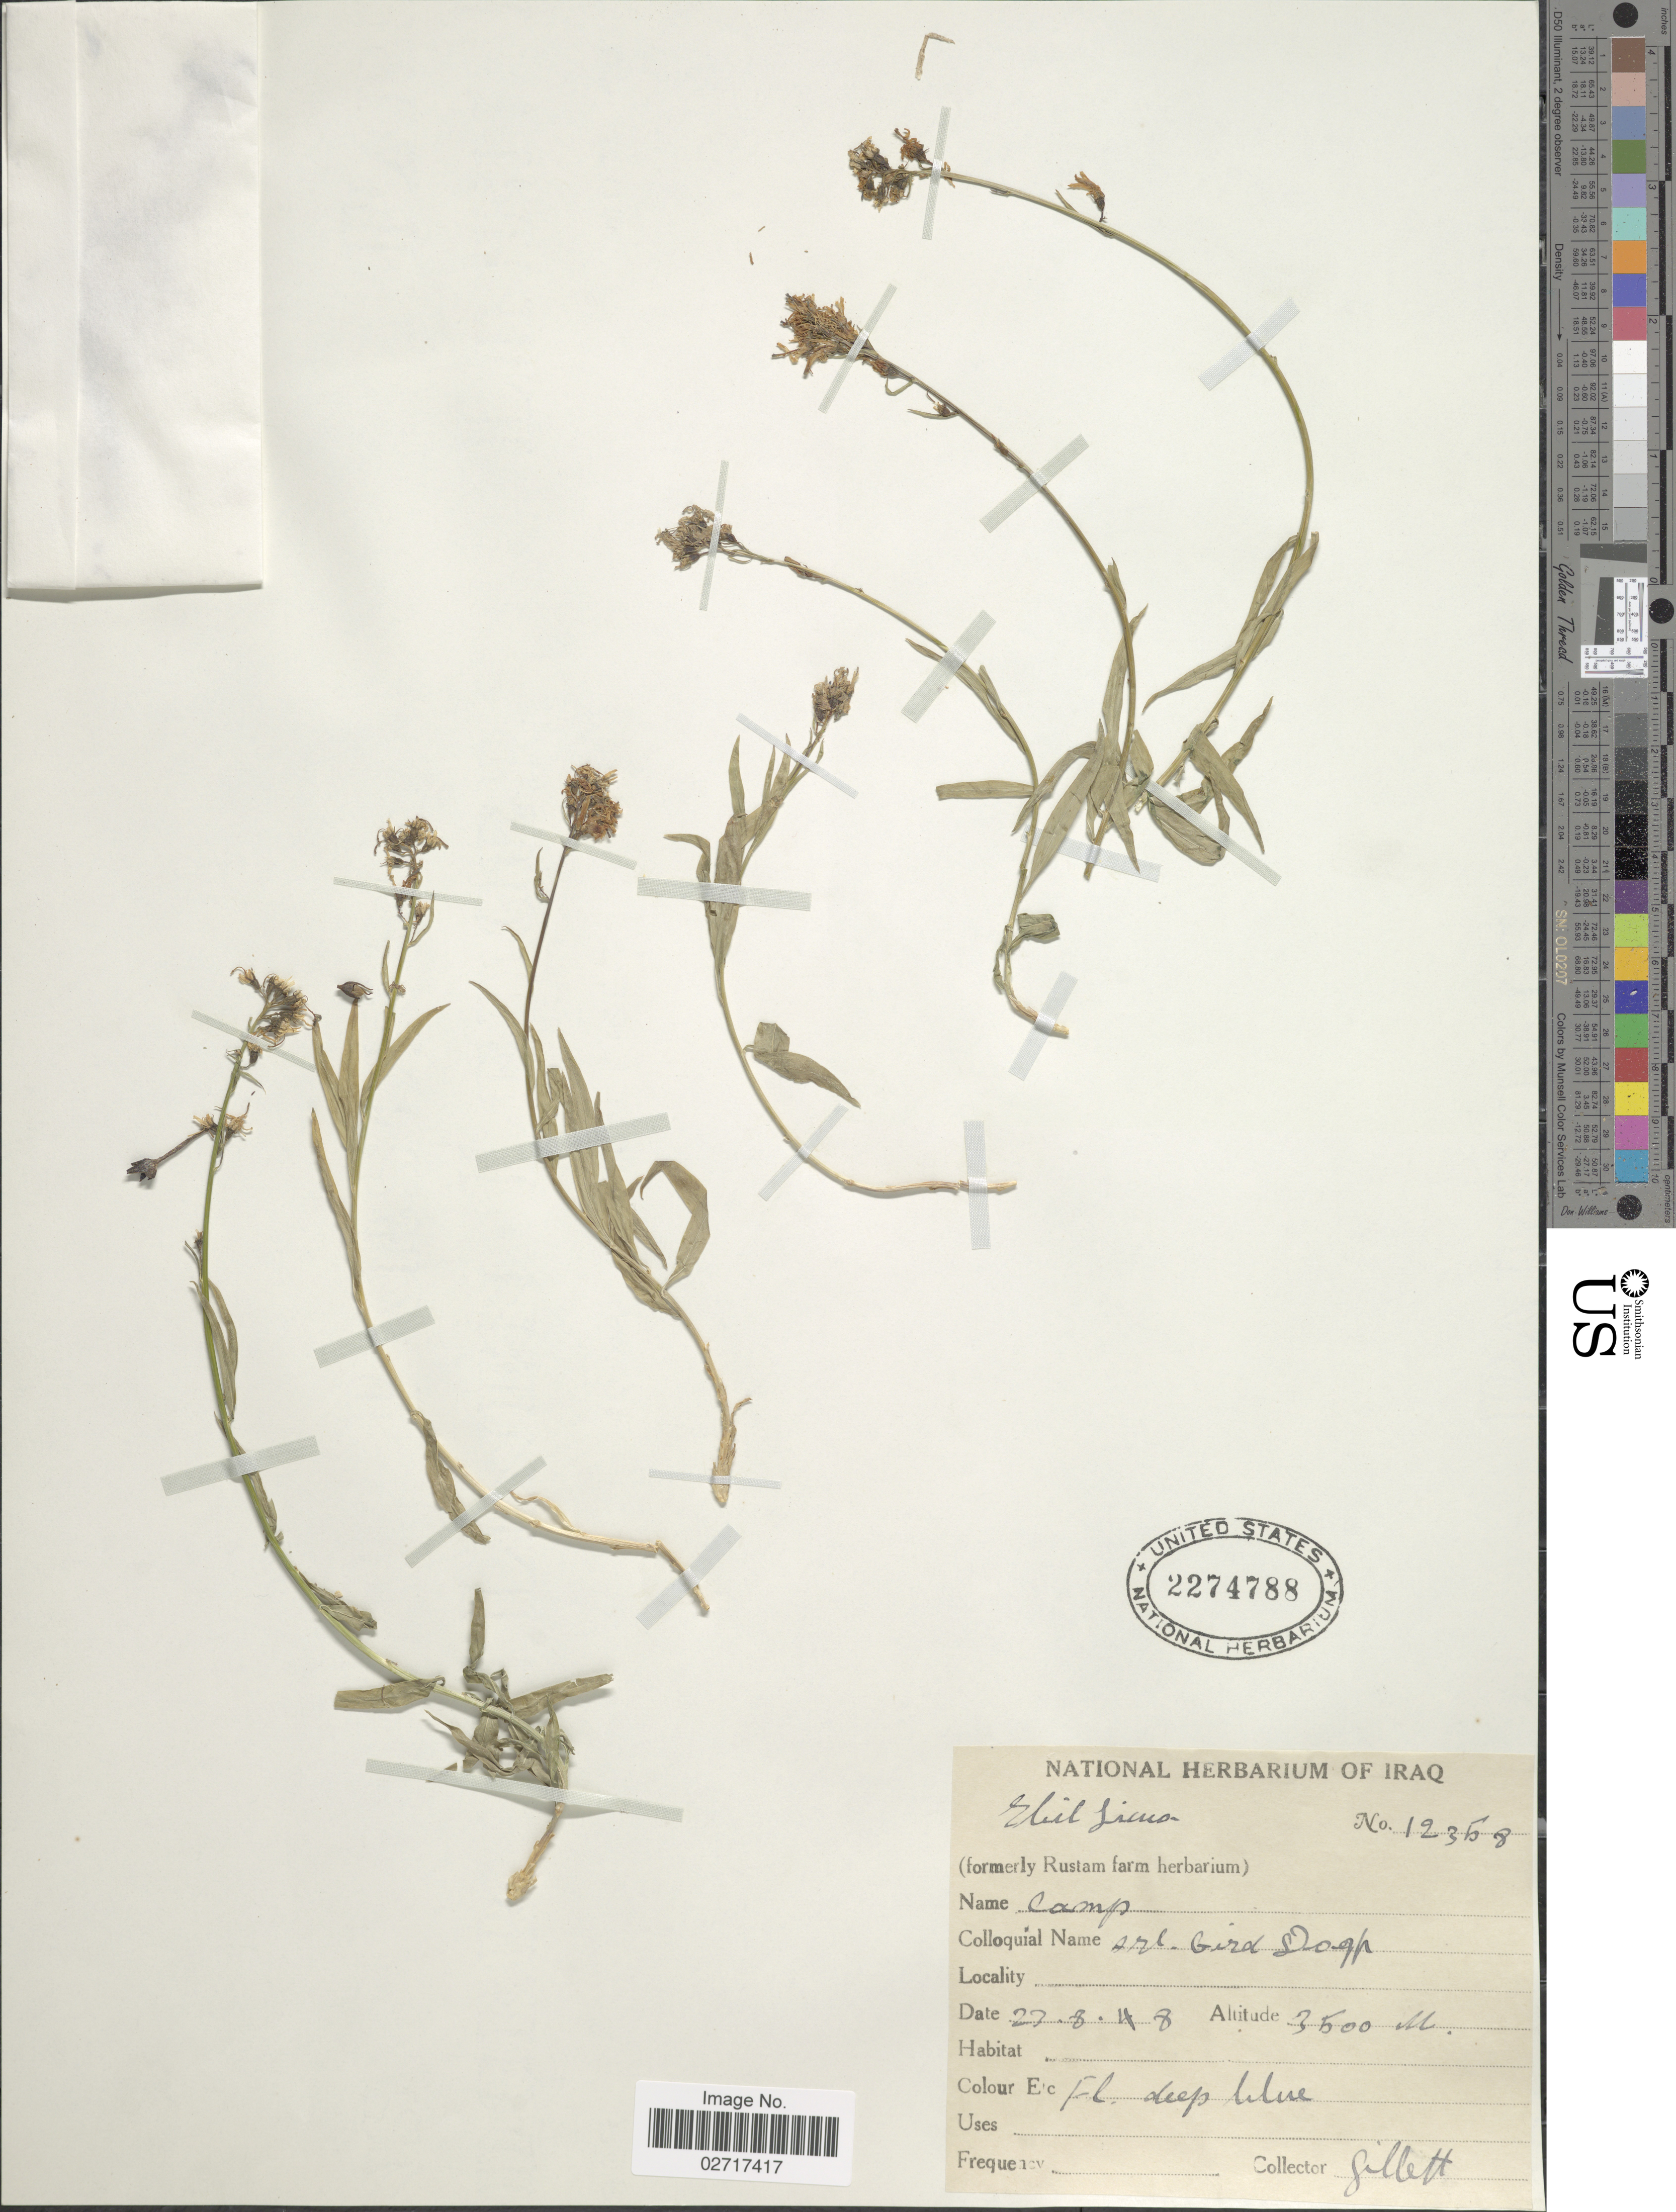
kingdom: Plantae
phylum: Tracheophyta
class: Magnoliopsida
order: Asterales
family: Campanulaceae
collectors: Gillett, --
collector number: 12358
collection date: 1948-08-23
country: Iraq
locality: Arl Gird Dagh., Erbil Liwa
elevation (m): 3500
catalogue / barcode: US 2274788